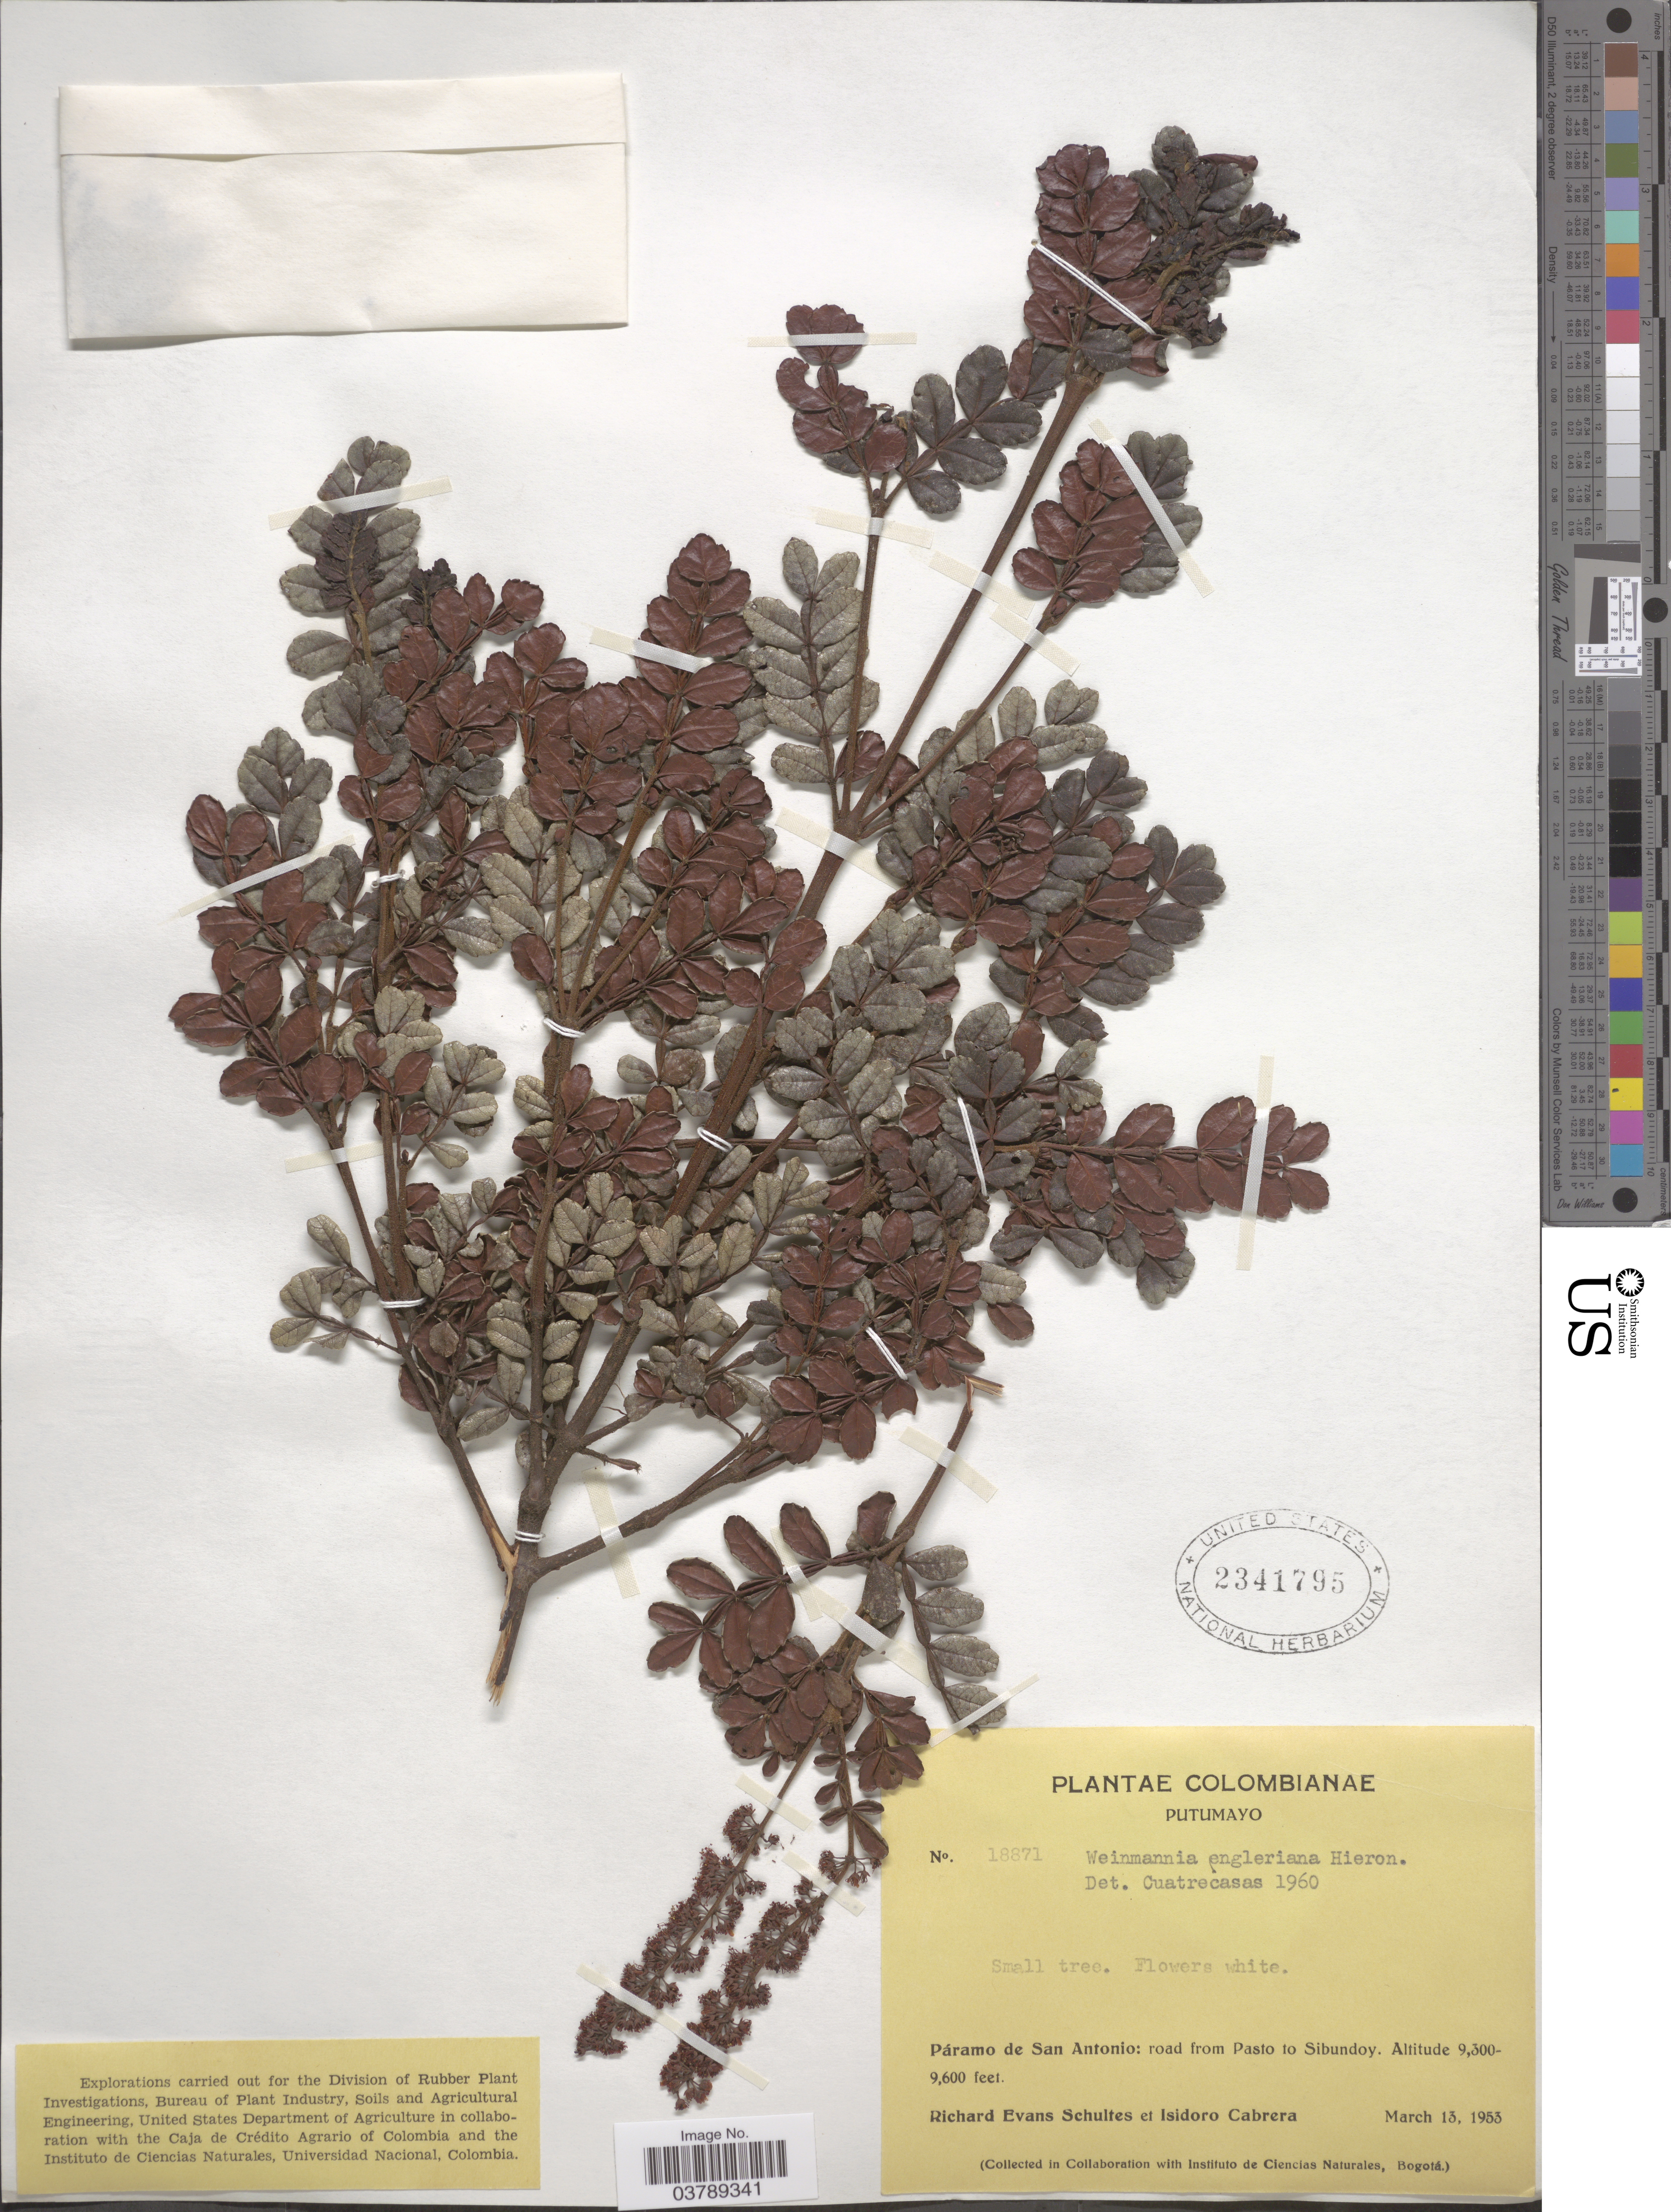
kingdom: Plantae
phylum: Tracheophyta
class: Magnoliopsida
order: Oxalidales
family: Cunoniaceae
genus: Weinmannia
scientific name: Weinmannia mariquitae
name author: Szyszyl.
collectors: R. E. Schultes & I. Cabrera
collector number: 18871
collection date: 1953-03-13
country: Colombia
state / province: Putumayo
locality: Páramo de San Antonio: road from Pasto to Sibundoy.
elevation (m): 2835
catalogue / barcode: US 2341795